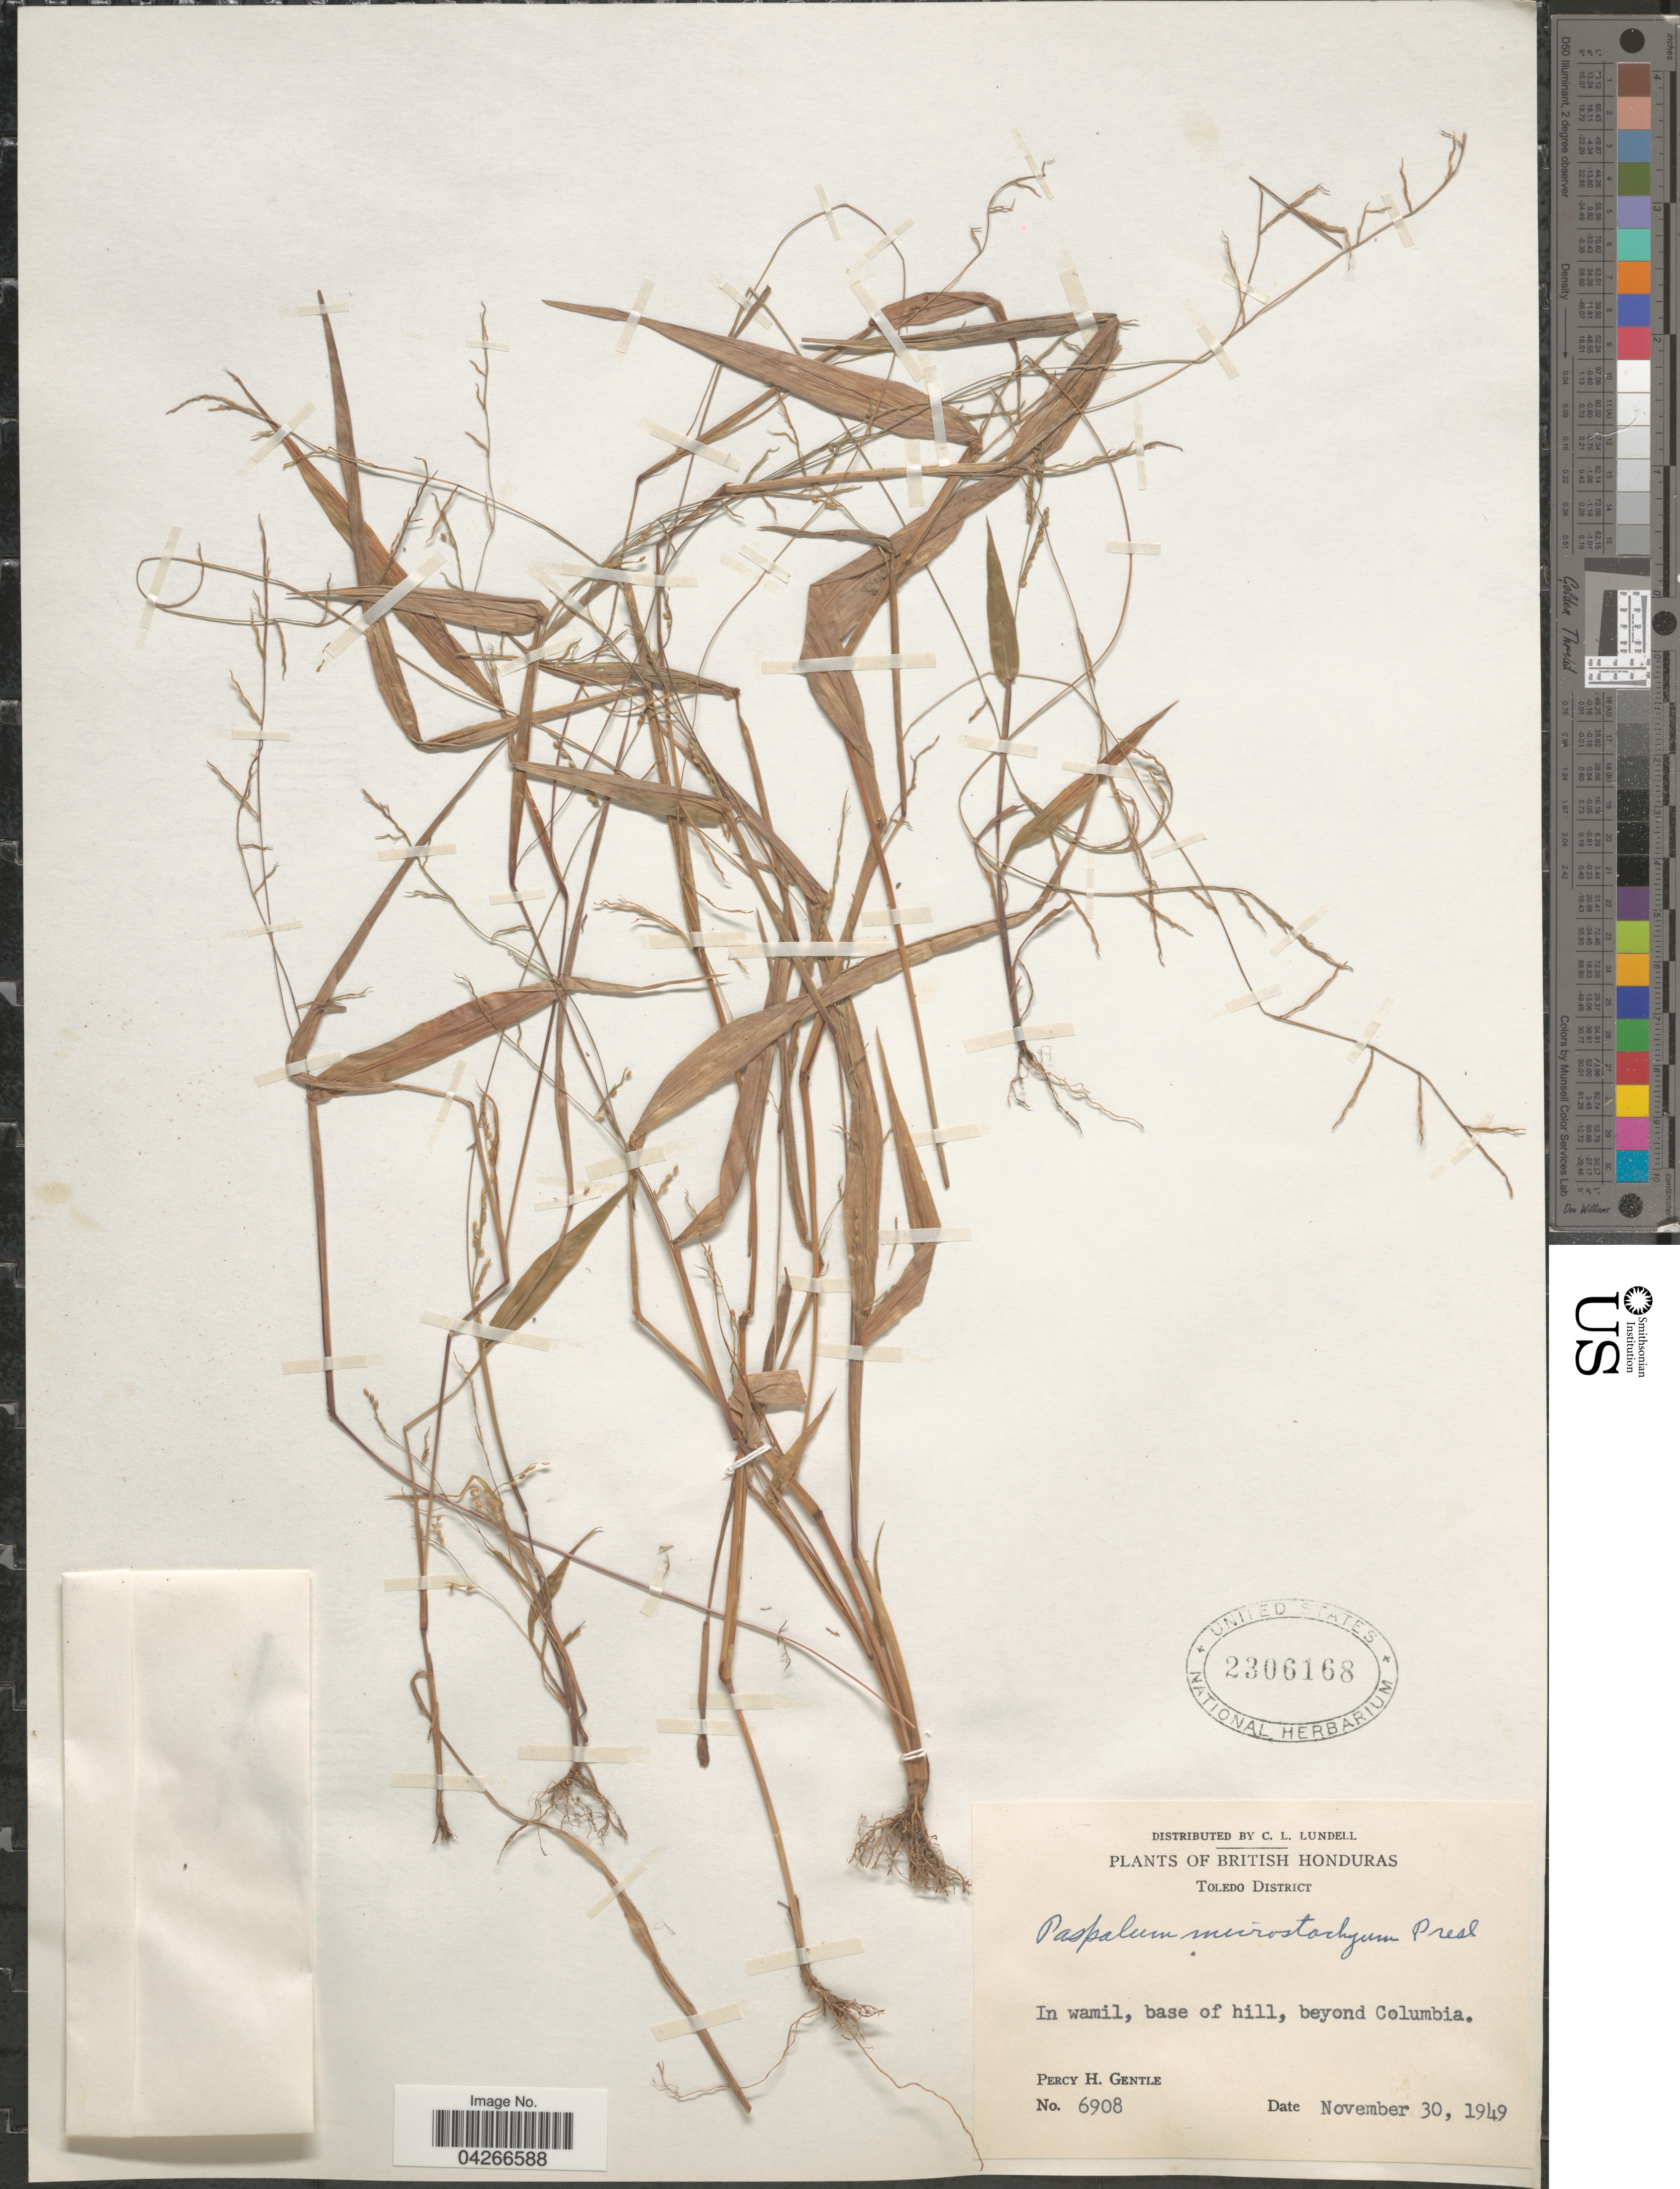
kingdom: Plantae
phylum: Tracheophyta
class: Liliopsida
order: Poales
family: Poaceae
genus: Paspalum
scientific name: Paspalum microstachyum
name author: J. Presl in C. Presl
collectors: P. H. Gentle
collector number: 6908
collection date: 1949-11-30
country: Belize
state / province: Toledo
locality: British Honduras. Toledo District. In wamil, base of hill, beyond Columbia.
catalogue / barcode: US 2306168